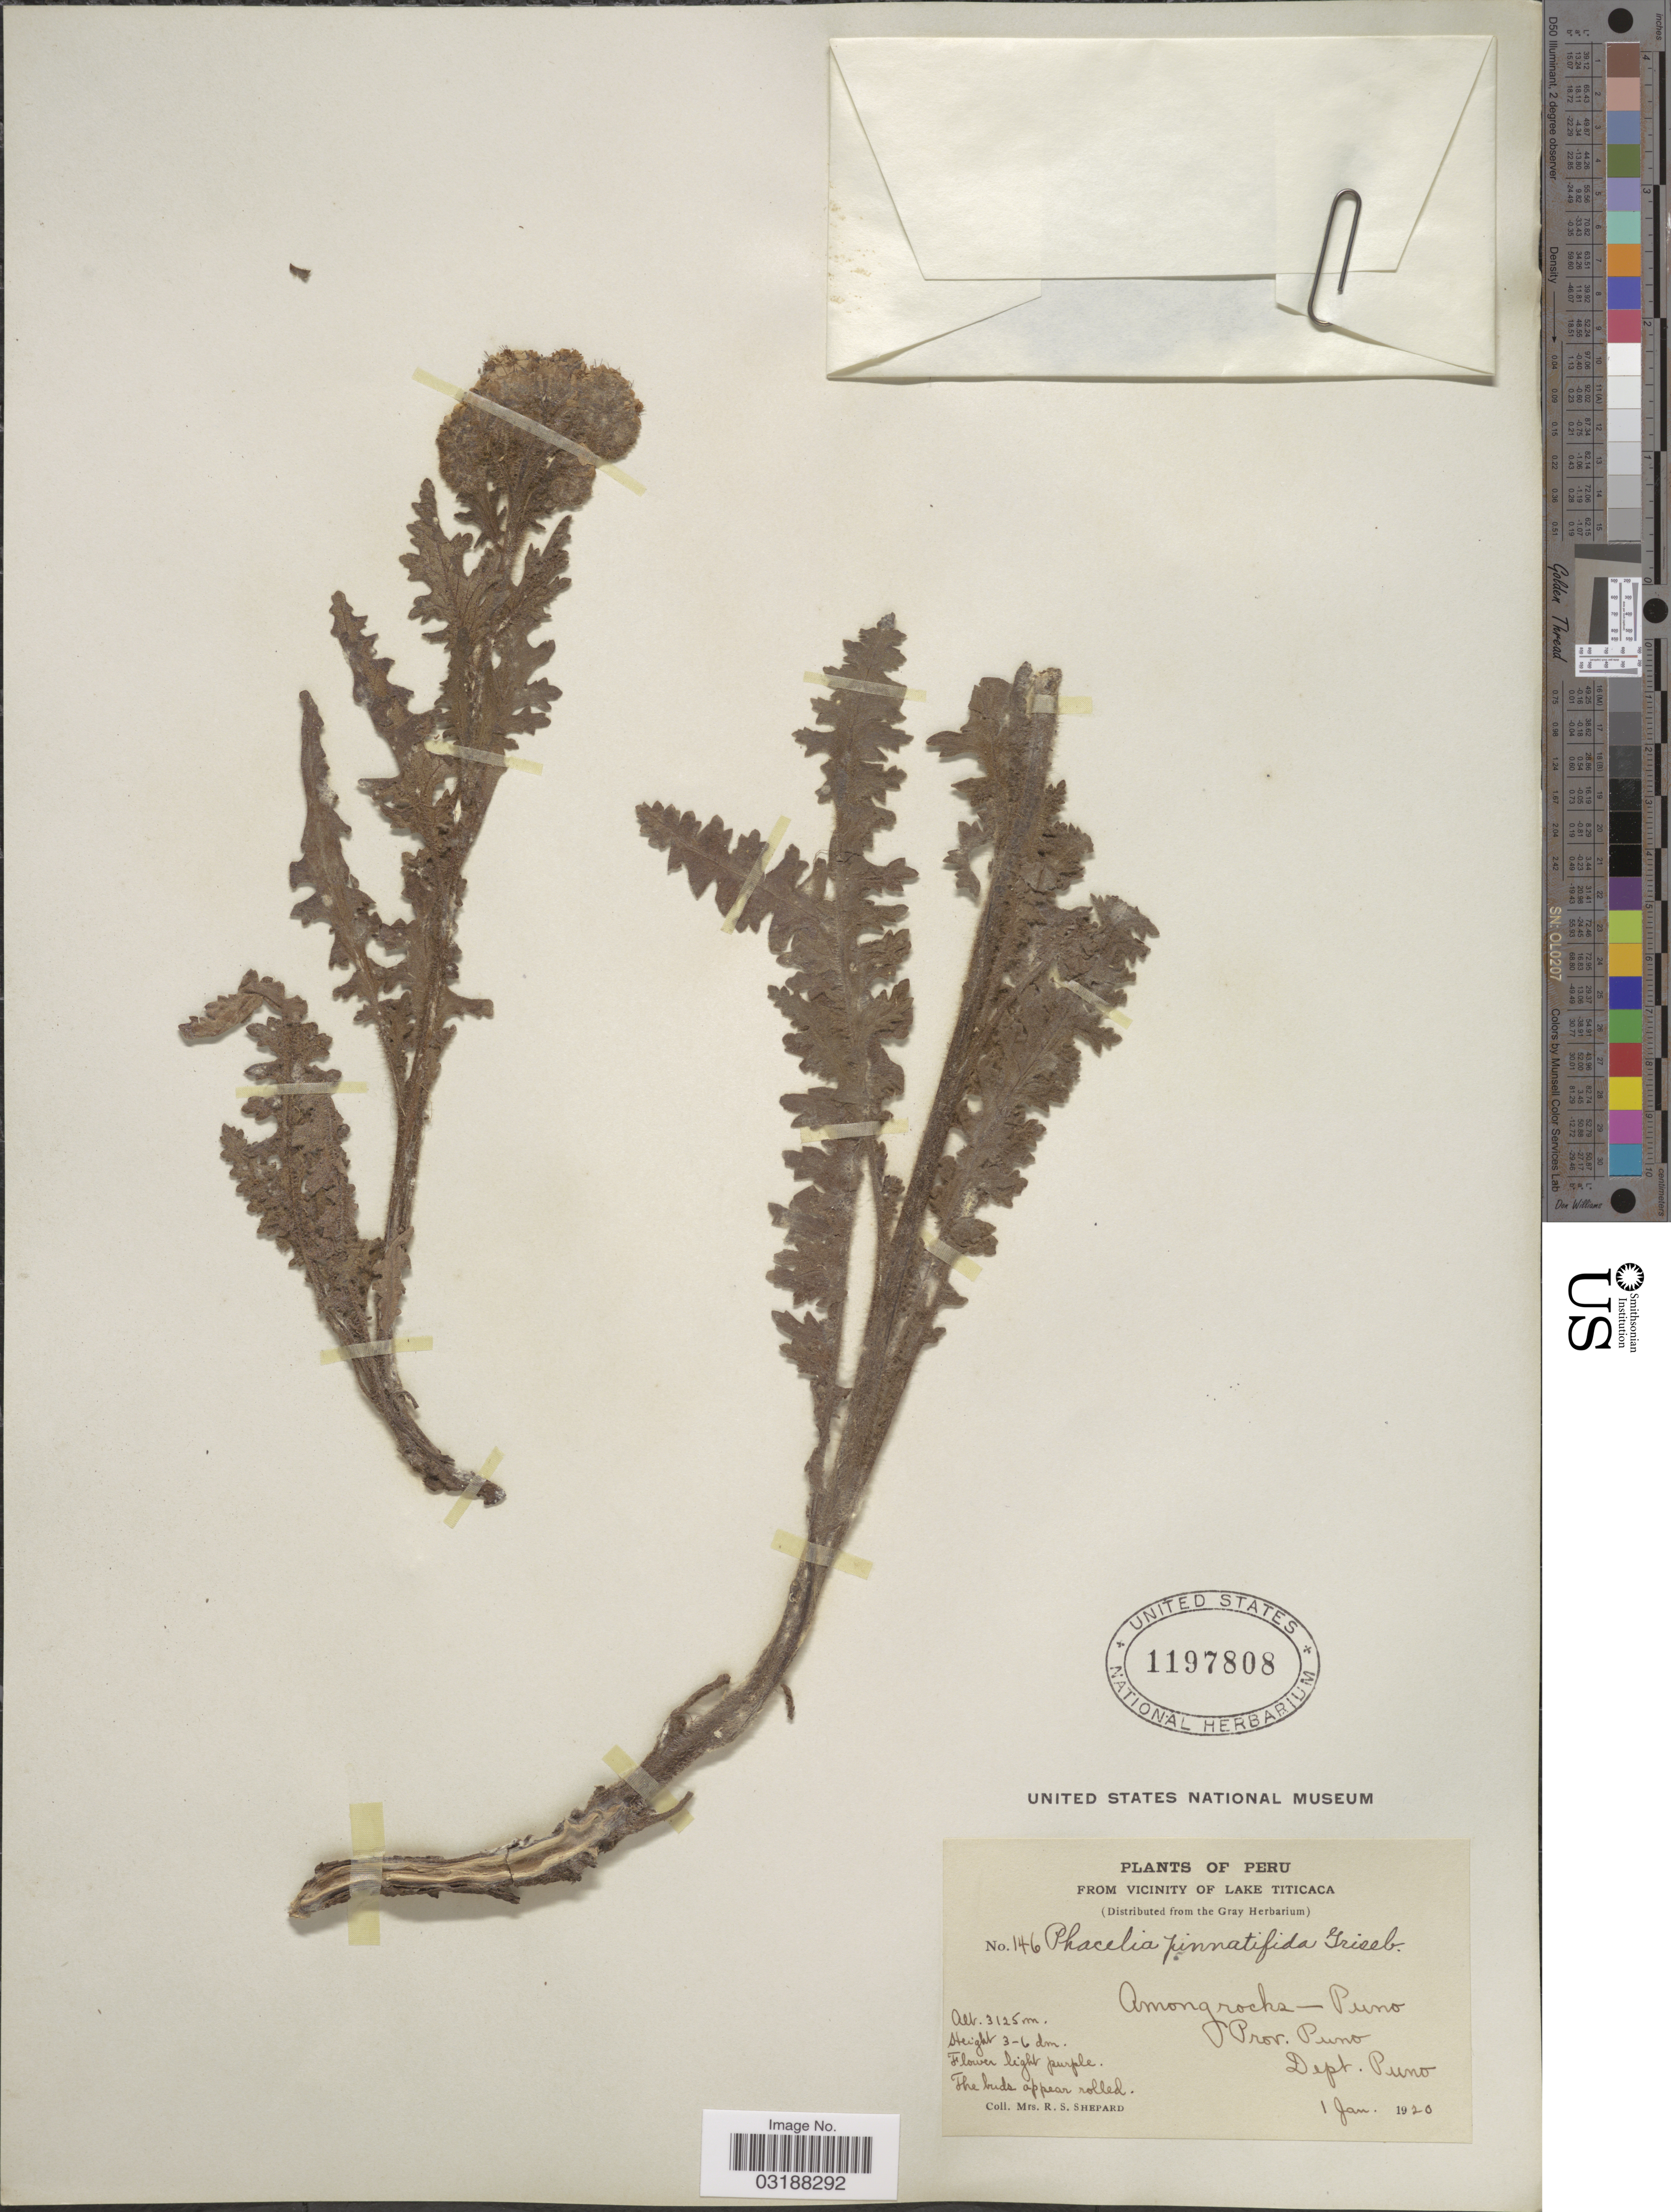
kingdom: Plantae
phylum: Tracheophyta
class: Magnoliopsida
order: Boraginales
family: Hydrophyllaceae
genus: Phacelia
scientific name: Phacelia pinnatifida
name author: Griseb. ex Wedd.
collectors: R. Shepard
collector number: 146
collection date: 1920-01-01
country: Peru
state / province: Puno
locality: Vicinity of Lake Titicaca. Among rocks - Puno. Prov. Puno. Dept. Puno.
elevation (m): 3125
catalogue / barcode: US 1197808